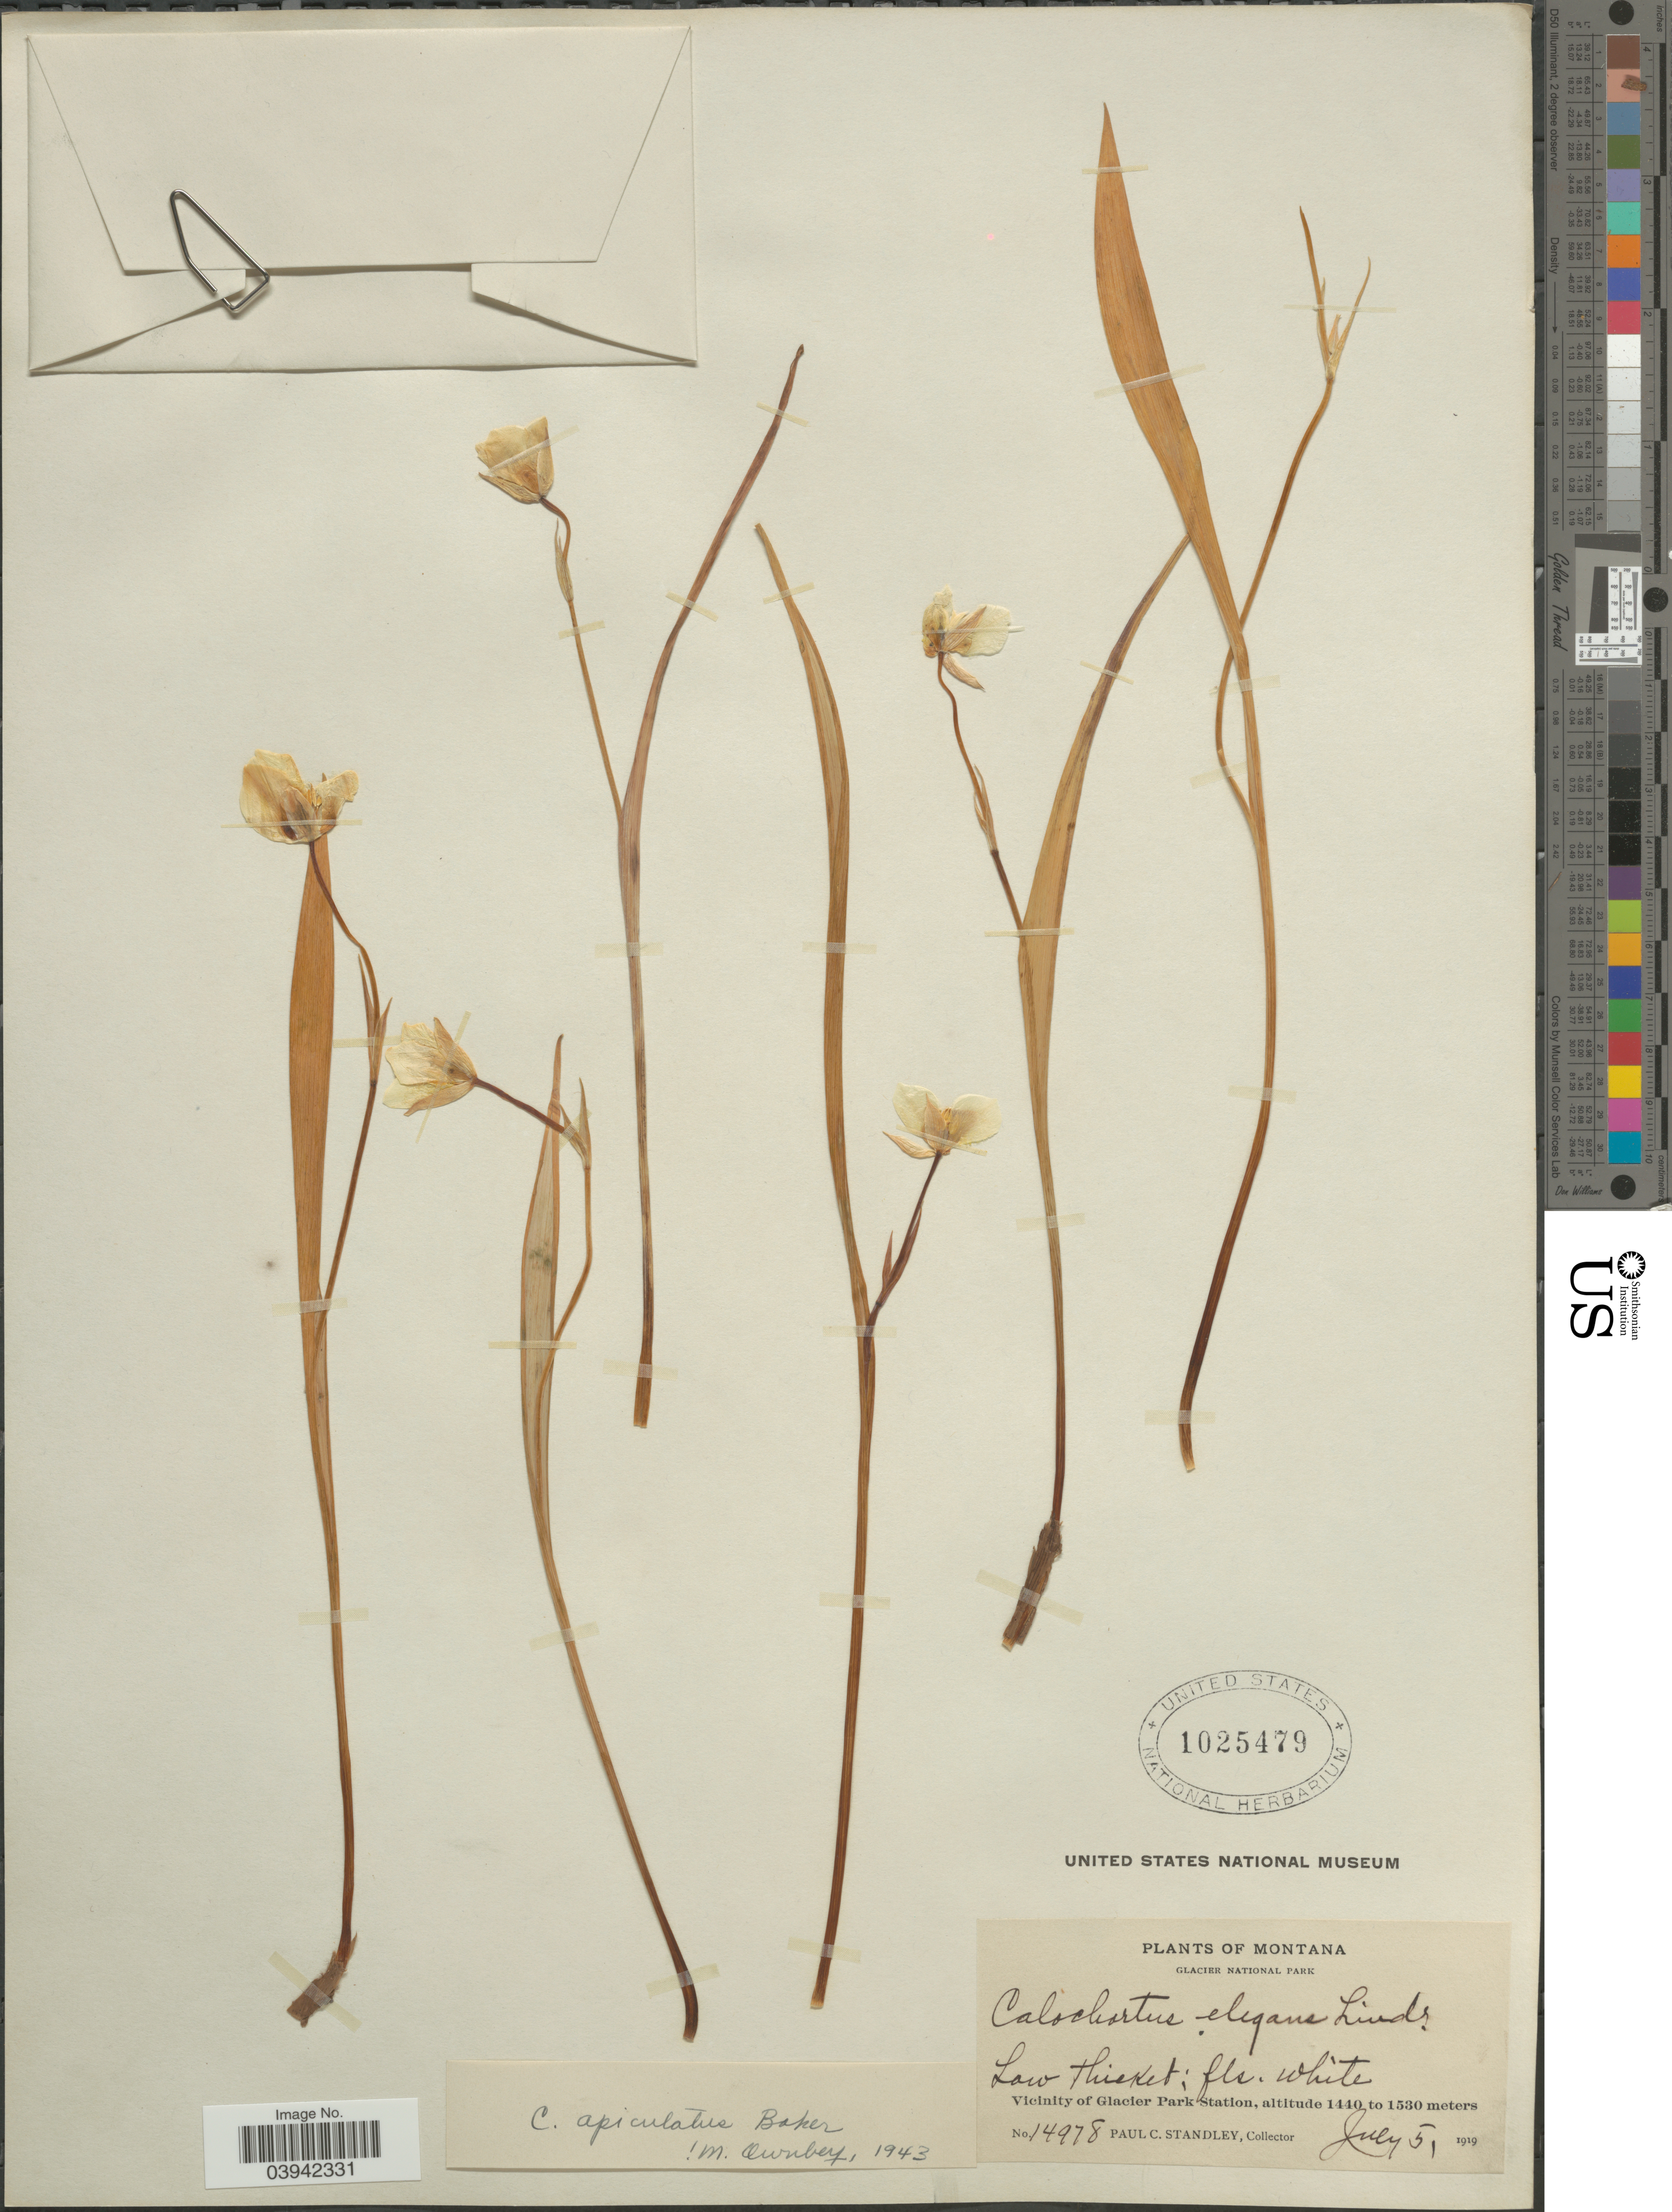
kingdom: Plantae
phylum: Tracheophyta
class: Liliopsida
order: Liliales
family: Liliaceae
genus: Calochortus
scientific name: Calochortus apiculatus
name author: Baker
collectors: P. C. Standley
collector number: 14978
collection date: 1919-07-05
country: United States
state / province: Montana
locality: Glacier National Park. Vicinity of Glacier Park Station.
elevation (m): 1440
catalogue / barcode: US 1025479